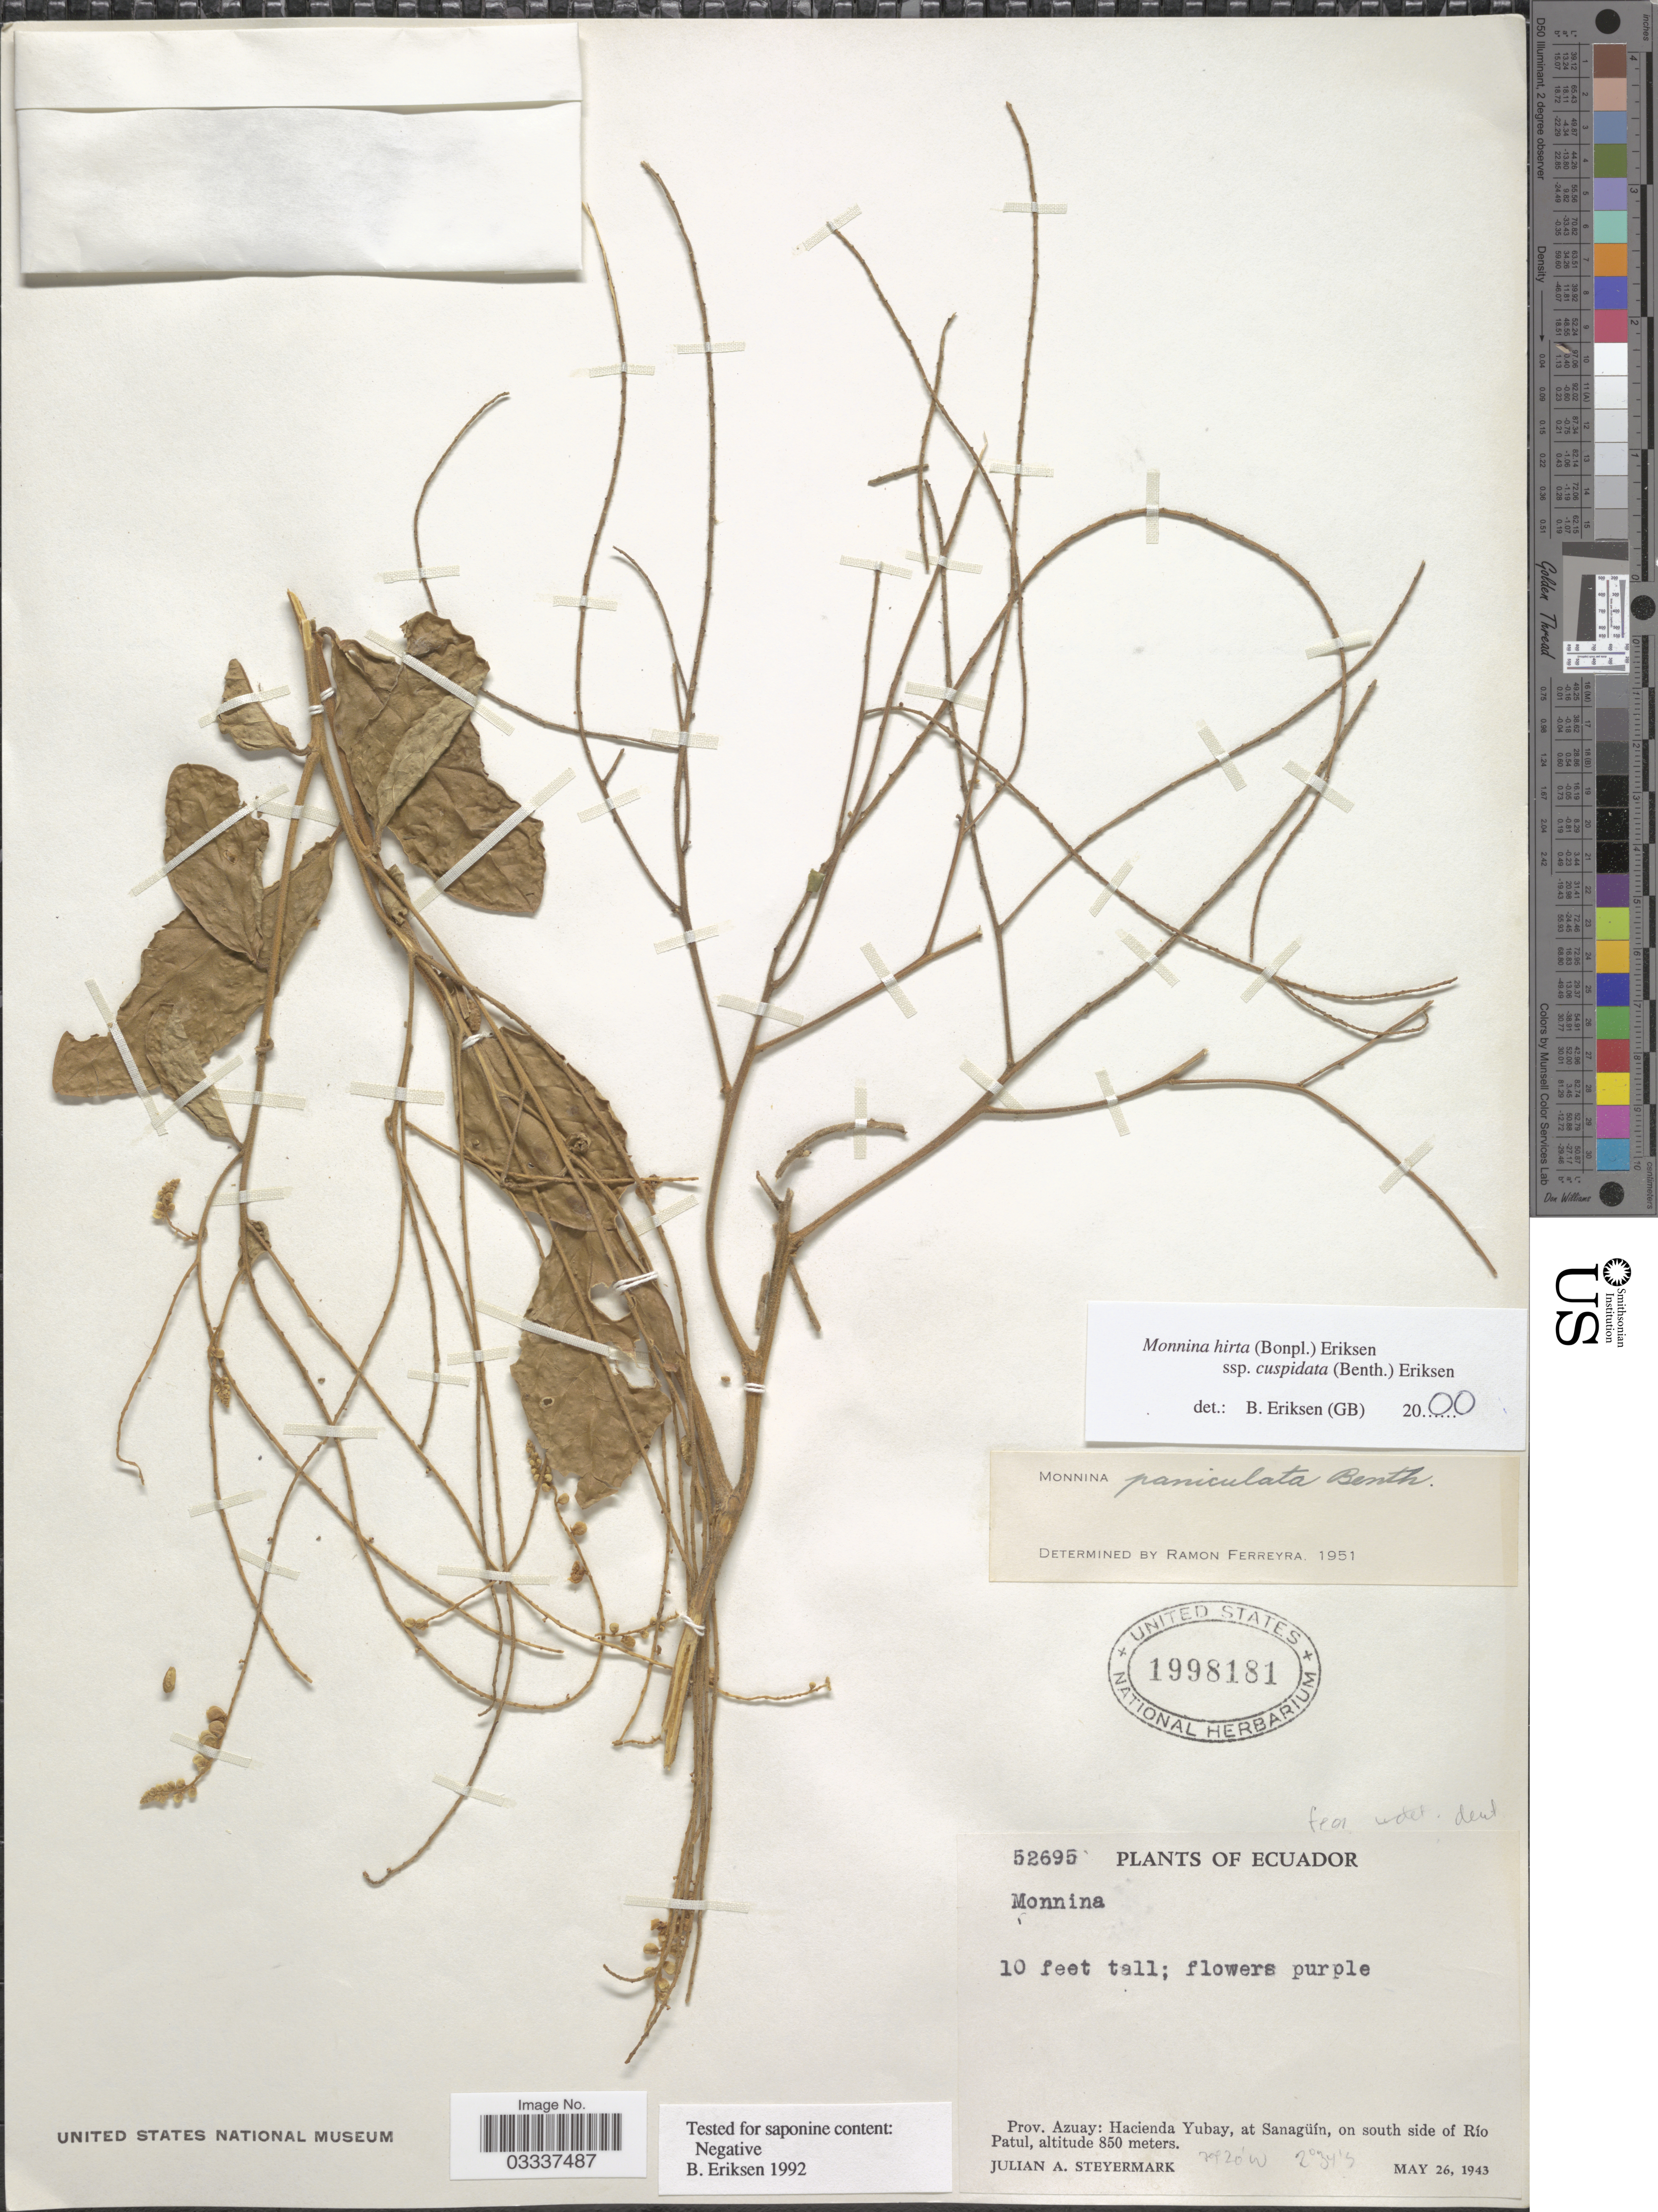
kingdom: Plantae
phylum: Tracheophyta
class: Magnoliopsida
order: Fabales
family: Polygalaceae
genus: Monnina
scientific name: Monnina hirta subsp. cuspidata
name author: (Benth.) B. Eriksen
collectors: J. Steyermark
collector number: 52695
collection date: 1943-05-26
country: Ecuador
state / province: Azuay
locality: Hacienda Yubay, at Sanagüín, on south side of Río Patul.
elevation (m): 850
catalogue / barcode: US 1998181